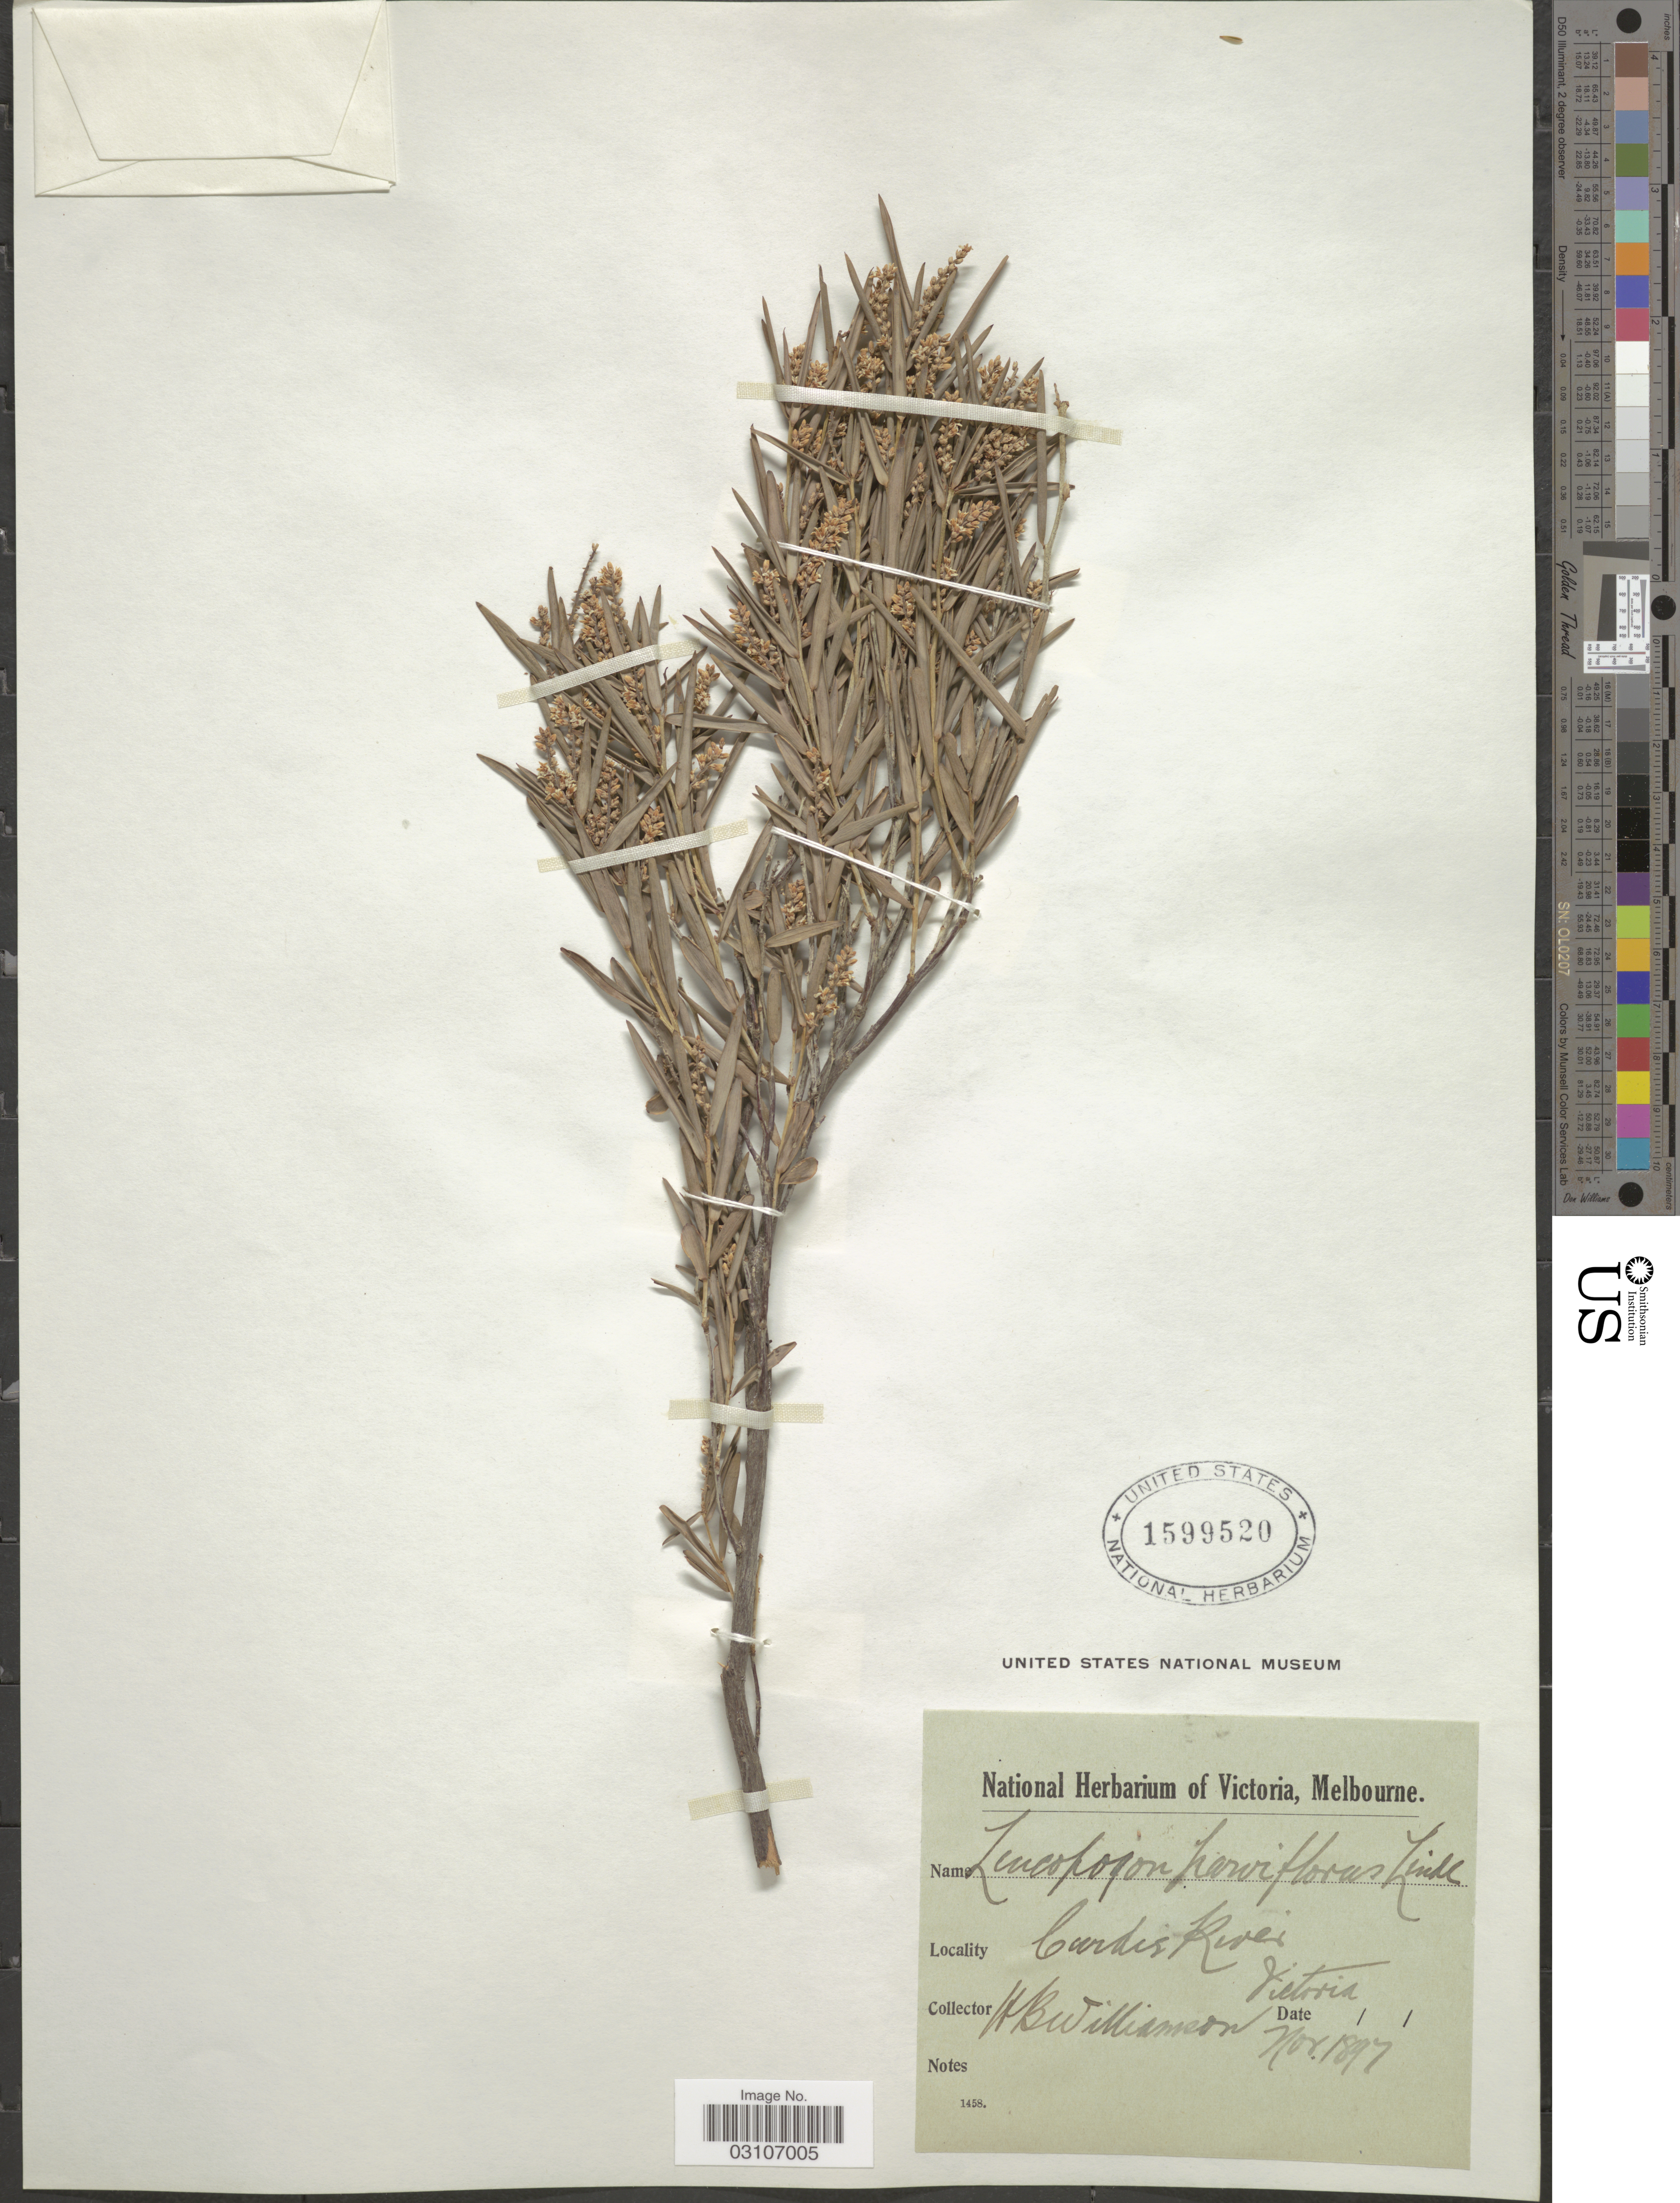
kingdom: Plantae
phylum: Tracheophyta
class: Magnoliopsida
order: Ericales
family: Ericaceae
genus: Leucopogon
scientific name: Leucopogon parviflorus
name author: (H. Andrews) Lindl.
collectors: H. Williamson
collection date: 1897-11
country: Australia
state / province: Victoria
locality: Curdis River. Victoria.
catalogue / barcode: US 1599520